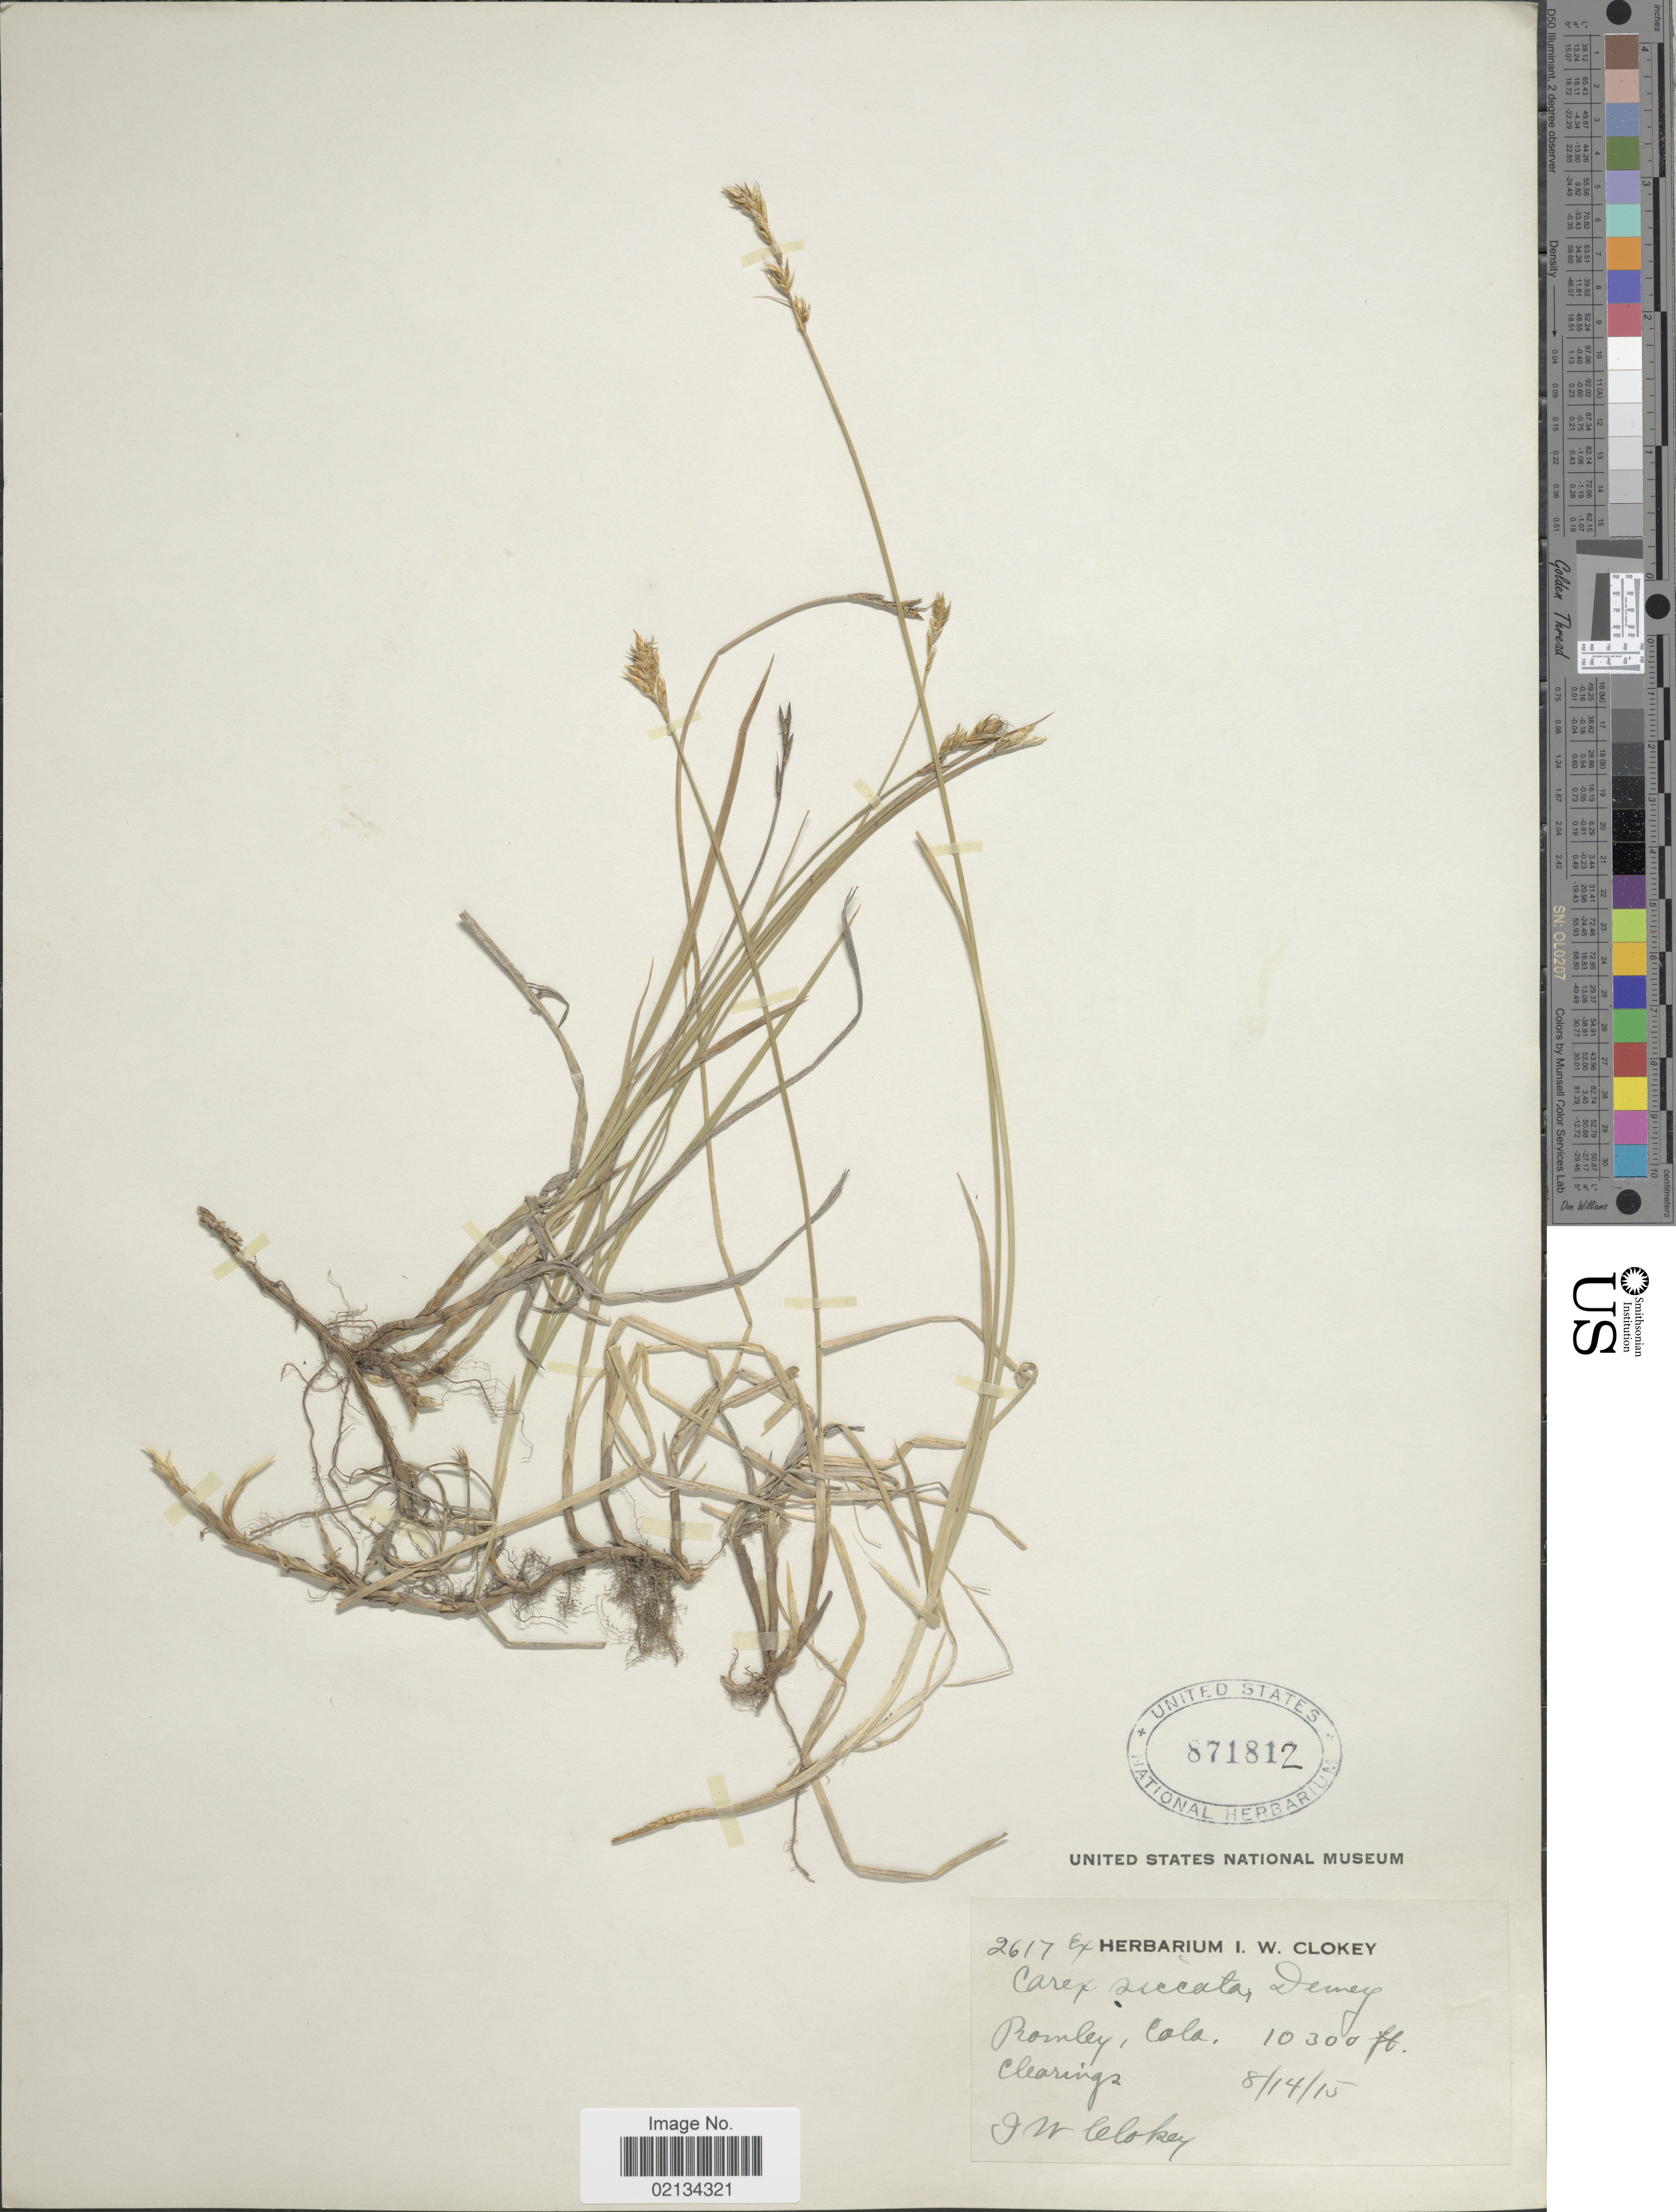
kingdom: Plantae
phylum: Tracheophyta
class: Liliopsida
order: Poales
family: Cyperaceae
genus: Carex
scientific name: Carex siccata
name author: Dewey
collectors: I. W. Clokey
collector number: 2617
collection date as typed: Transcribed d/m/y: 14/8/15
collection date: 1915-08-14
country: United States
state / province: Colorado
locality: Romley, Clearings.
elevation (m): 3139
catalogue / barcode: US 871812